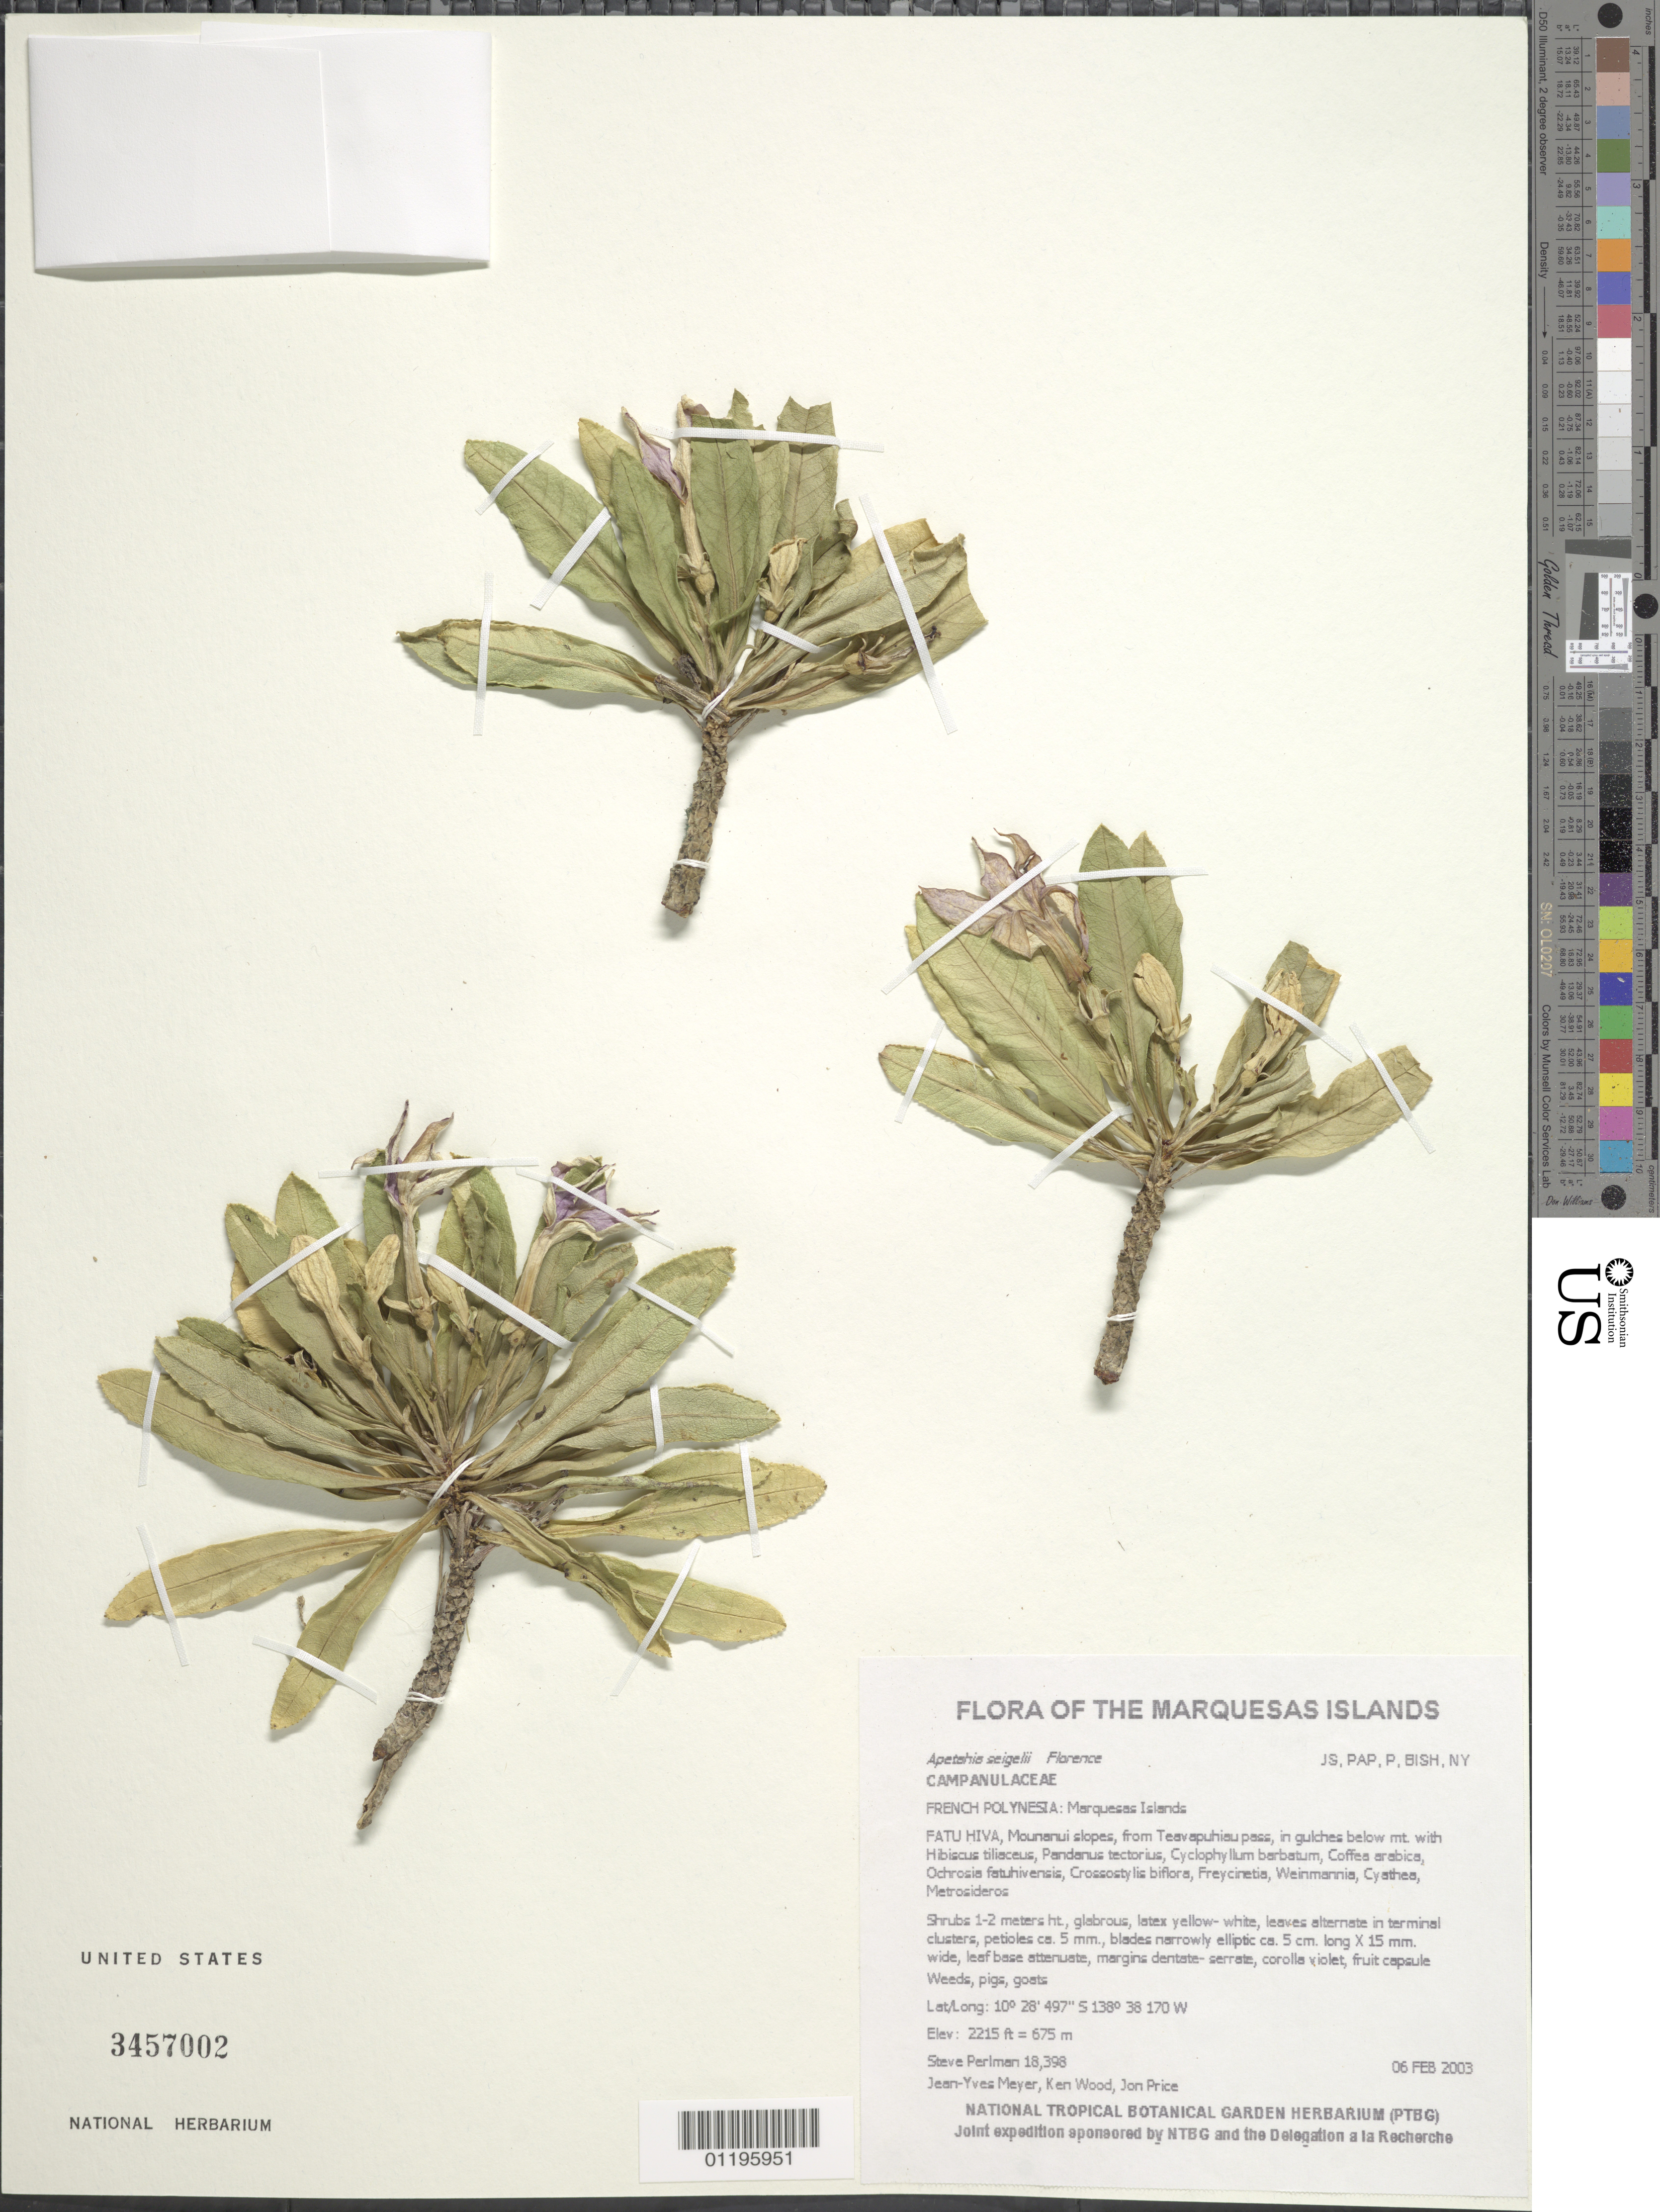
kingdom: Plantae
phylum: Tracheophyta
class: Magnoliopsida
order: Asterales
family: Campanulaceae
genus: Apetahia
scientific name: Apetahia seigelii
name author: J. Florence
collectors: S. P. Perlman, J.-Y. Meyer, K. R. Wood & J. Price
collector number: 18398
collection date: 2003-02-06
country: French Polynesia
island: Fatu Hiva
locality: Mounanui slopes, from Teavapuhiau pass, in gulches below mt.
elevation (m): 675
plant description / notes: Weeds, pigs, goats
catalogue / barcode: US 3457002